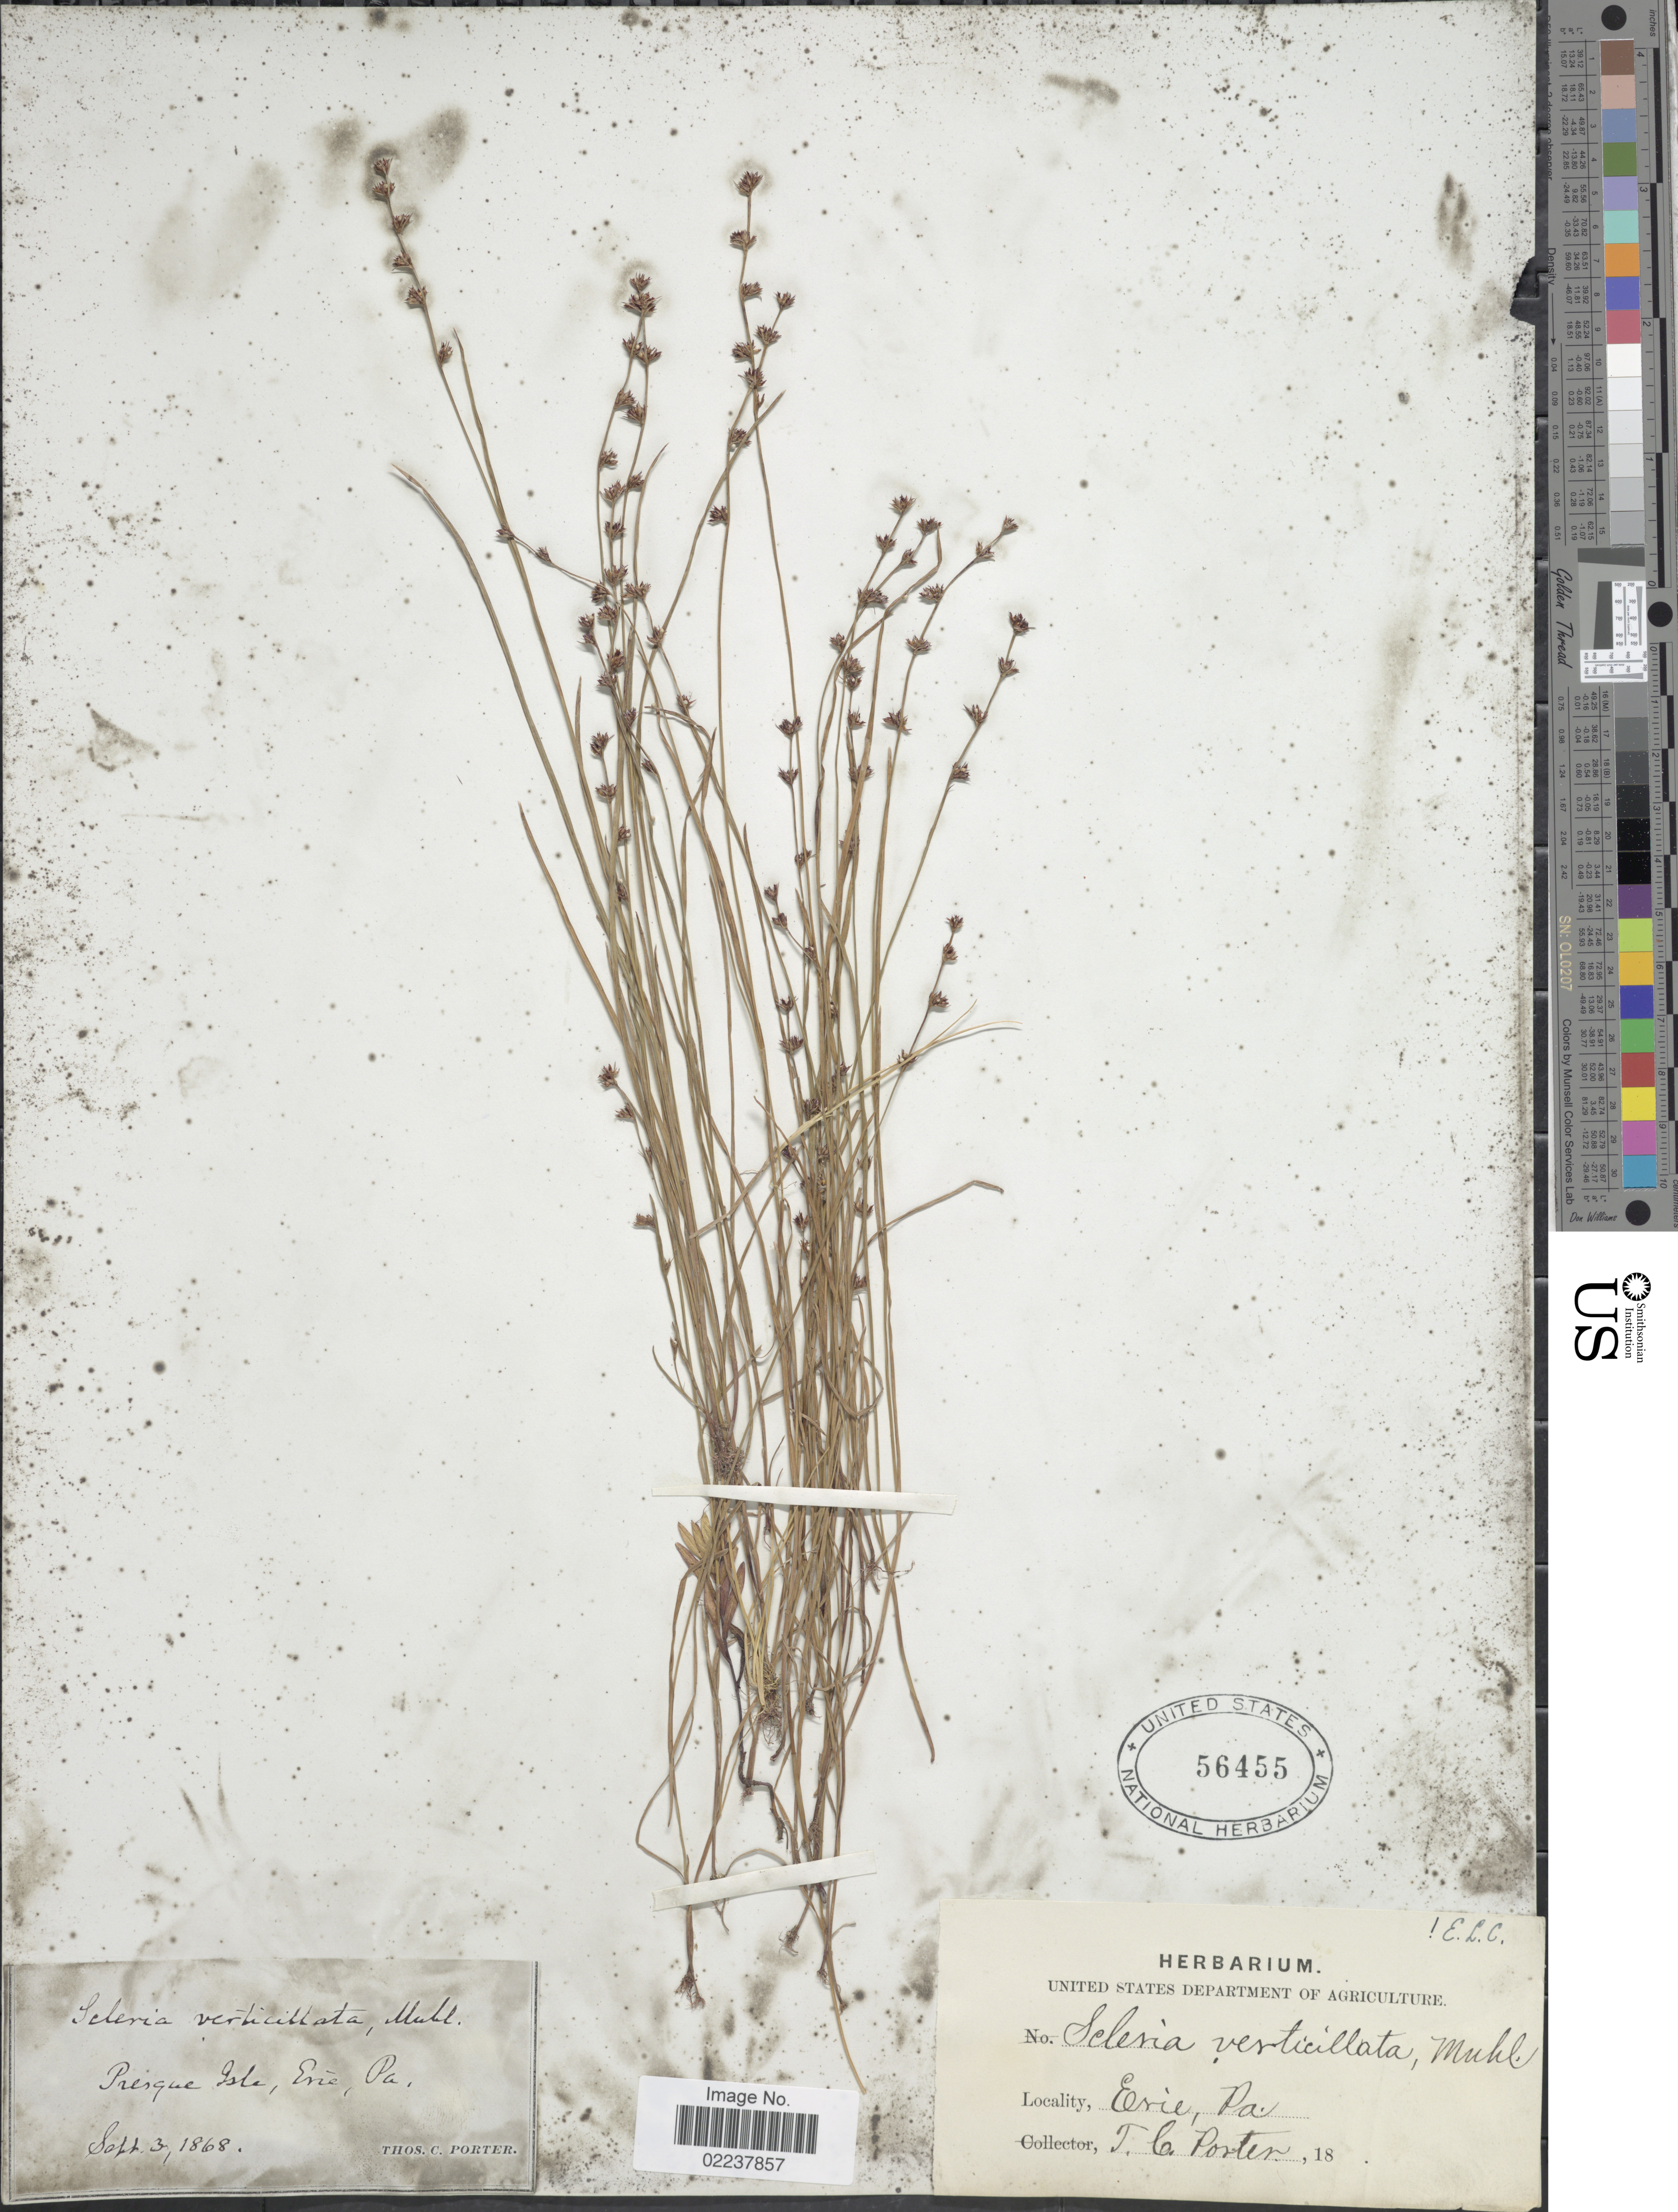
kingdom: Plantae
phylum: Tracheophyta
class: Liliopsida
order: Poales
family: Cyperaceae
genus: Scleria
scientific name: Scleria verticillata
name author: Muhl. ex Willd.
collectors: T. Porter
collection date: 1868-09-03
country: United States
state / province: Pennsylvania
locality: Presque Isle, Erie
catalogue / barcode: US 56455